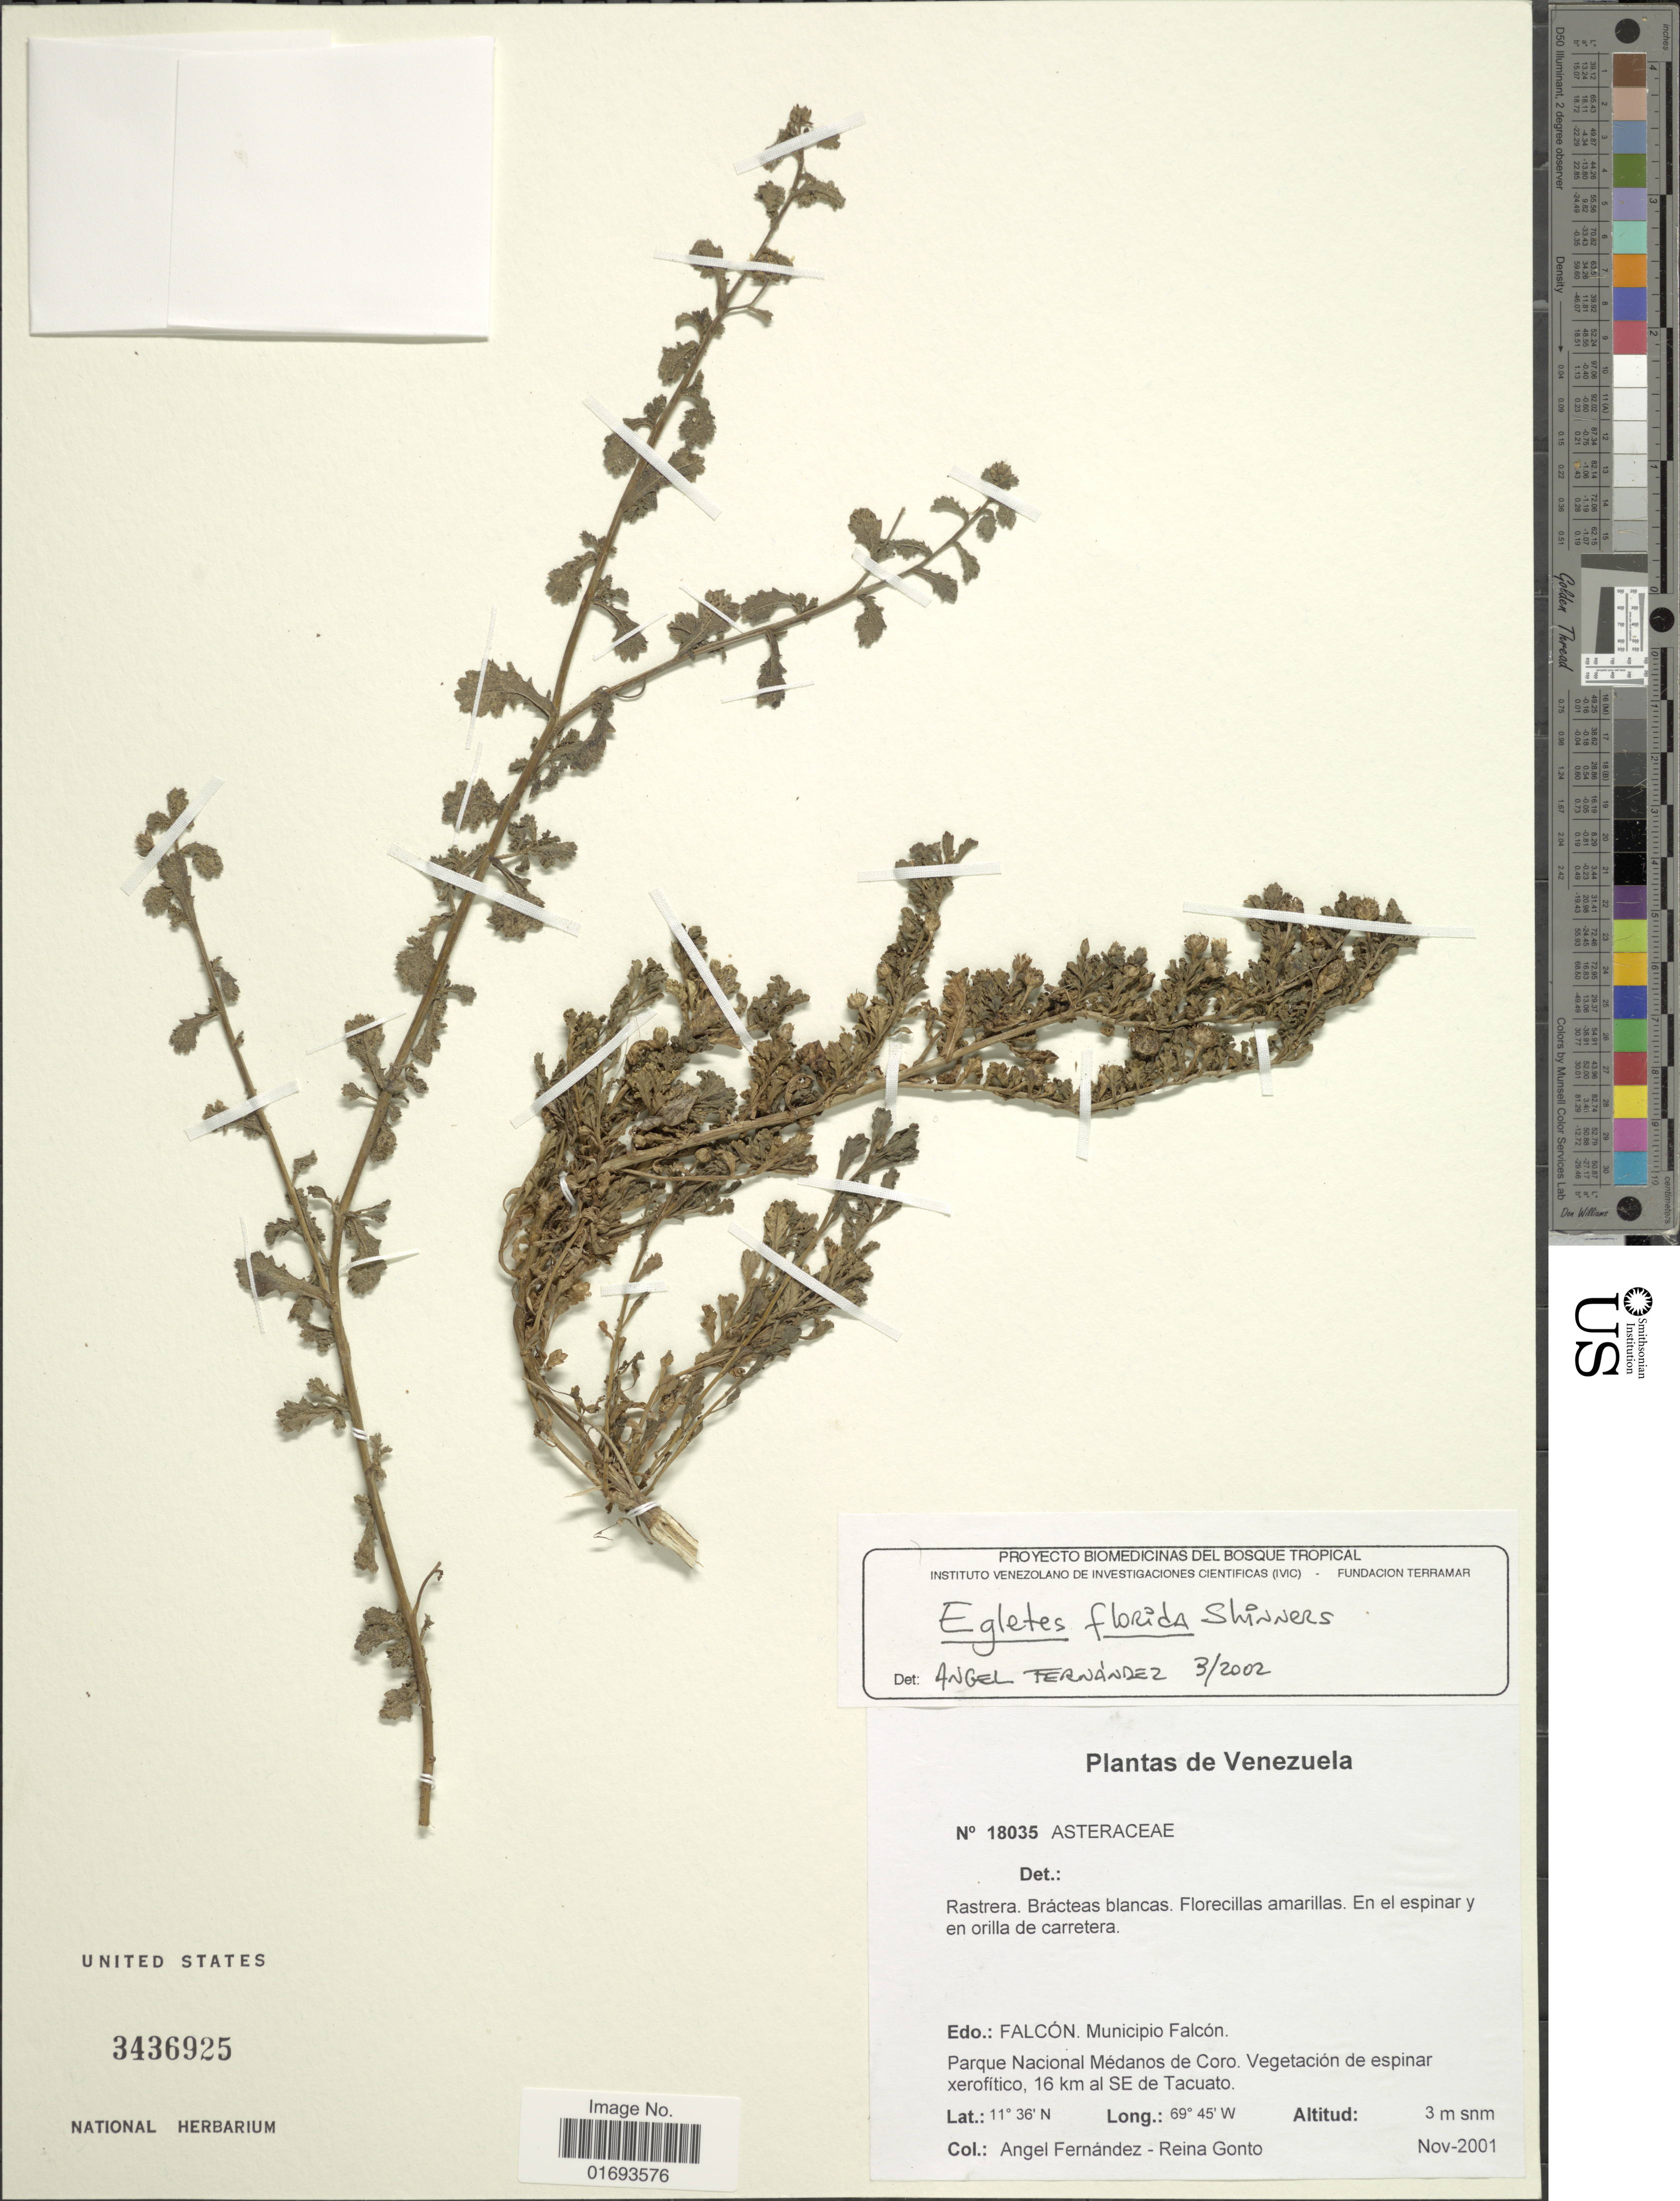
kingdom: Plantae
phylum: Tracheophyta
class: Magnoliopsida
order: Asterales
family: Asteraceae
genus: Egletes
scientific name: Egletes viscosa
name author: (L.) Less.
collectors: Á. Fernández & R. Gonto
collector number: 18035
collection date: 2001-11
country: Venezuela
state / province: Falcón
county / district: Falcón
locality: Edo.: Falcon. Municipio Falcon. Parque Nacional Medanos de Cor. 16 km al SE de Tacuato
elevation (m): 3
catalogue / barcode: US 3436925